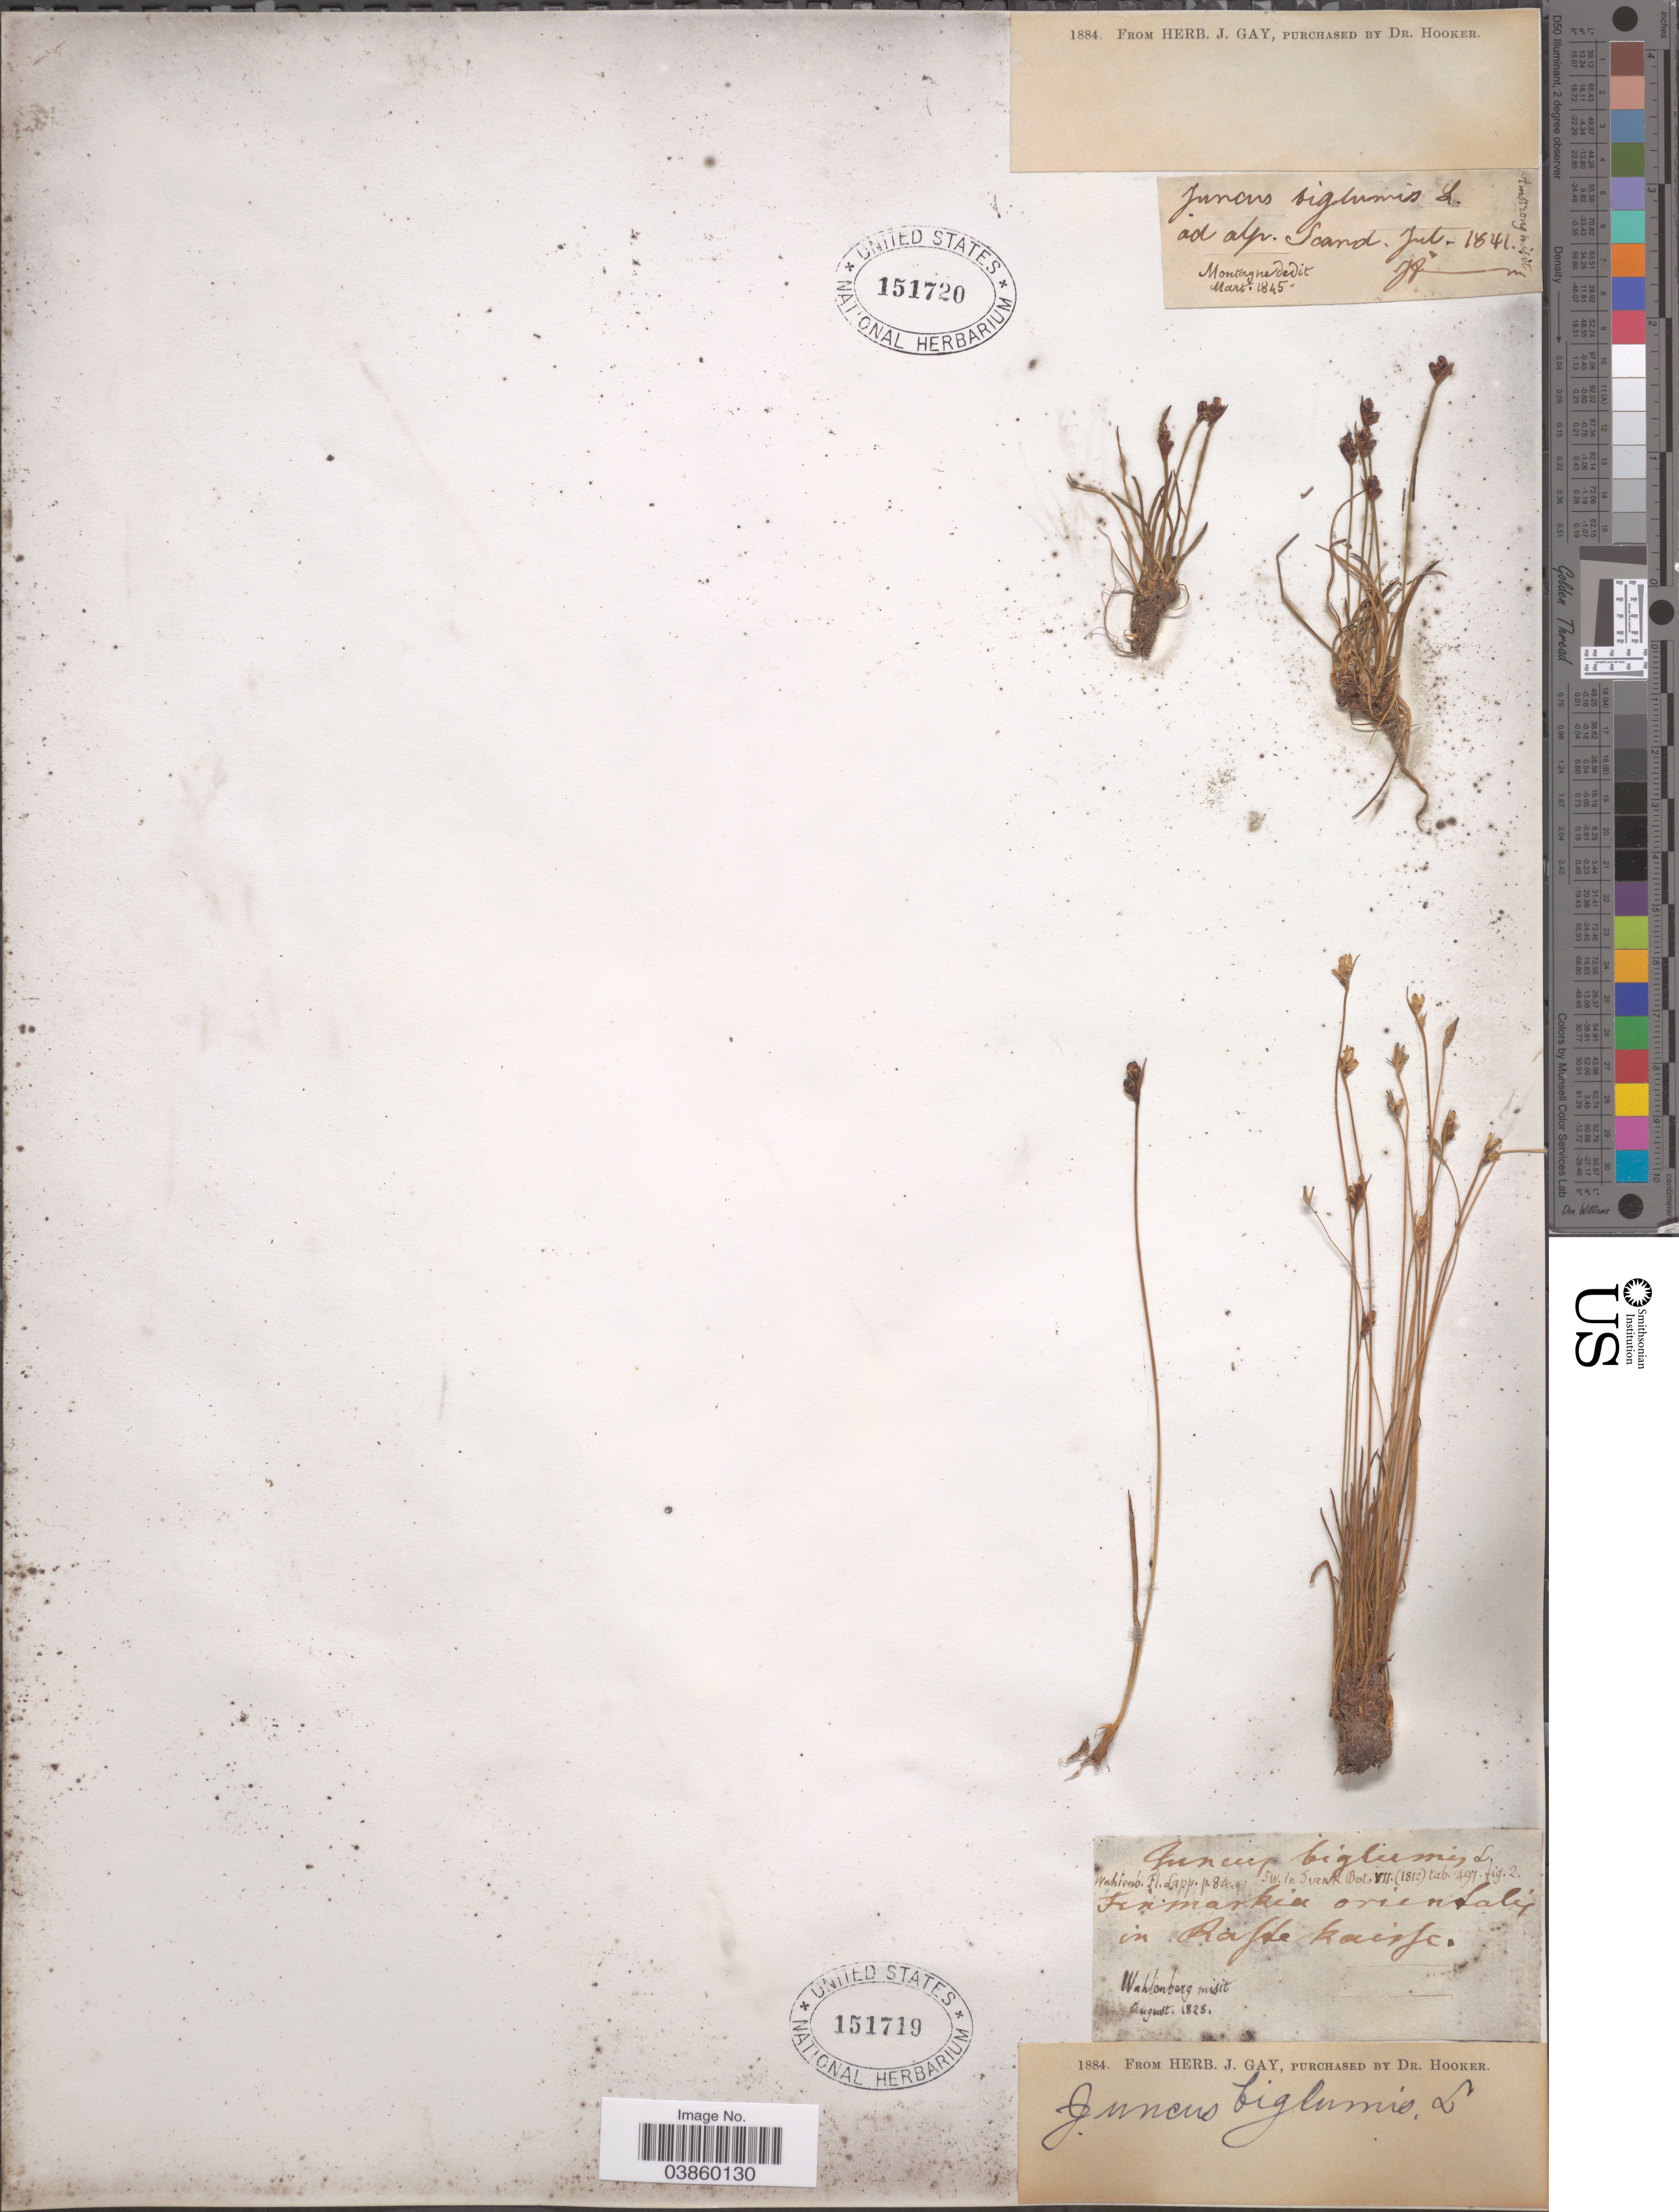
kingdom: Plantae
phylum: Tracheophyta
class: Liliopsida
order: Poales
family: Juncaceae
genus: Juncus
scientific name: Juncus biglumis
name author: L.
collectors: J. Gay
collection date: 1841-07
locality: Ad alp. Scand.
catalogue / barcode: US 151720